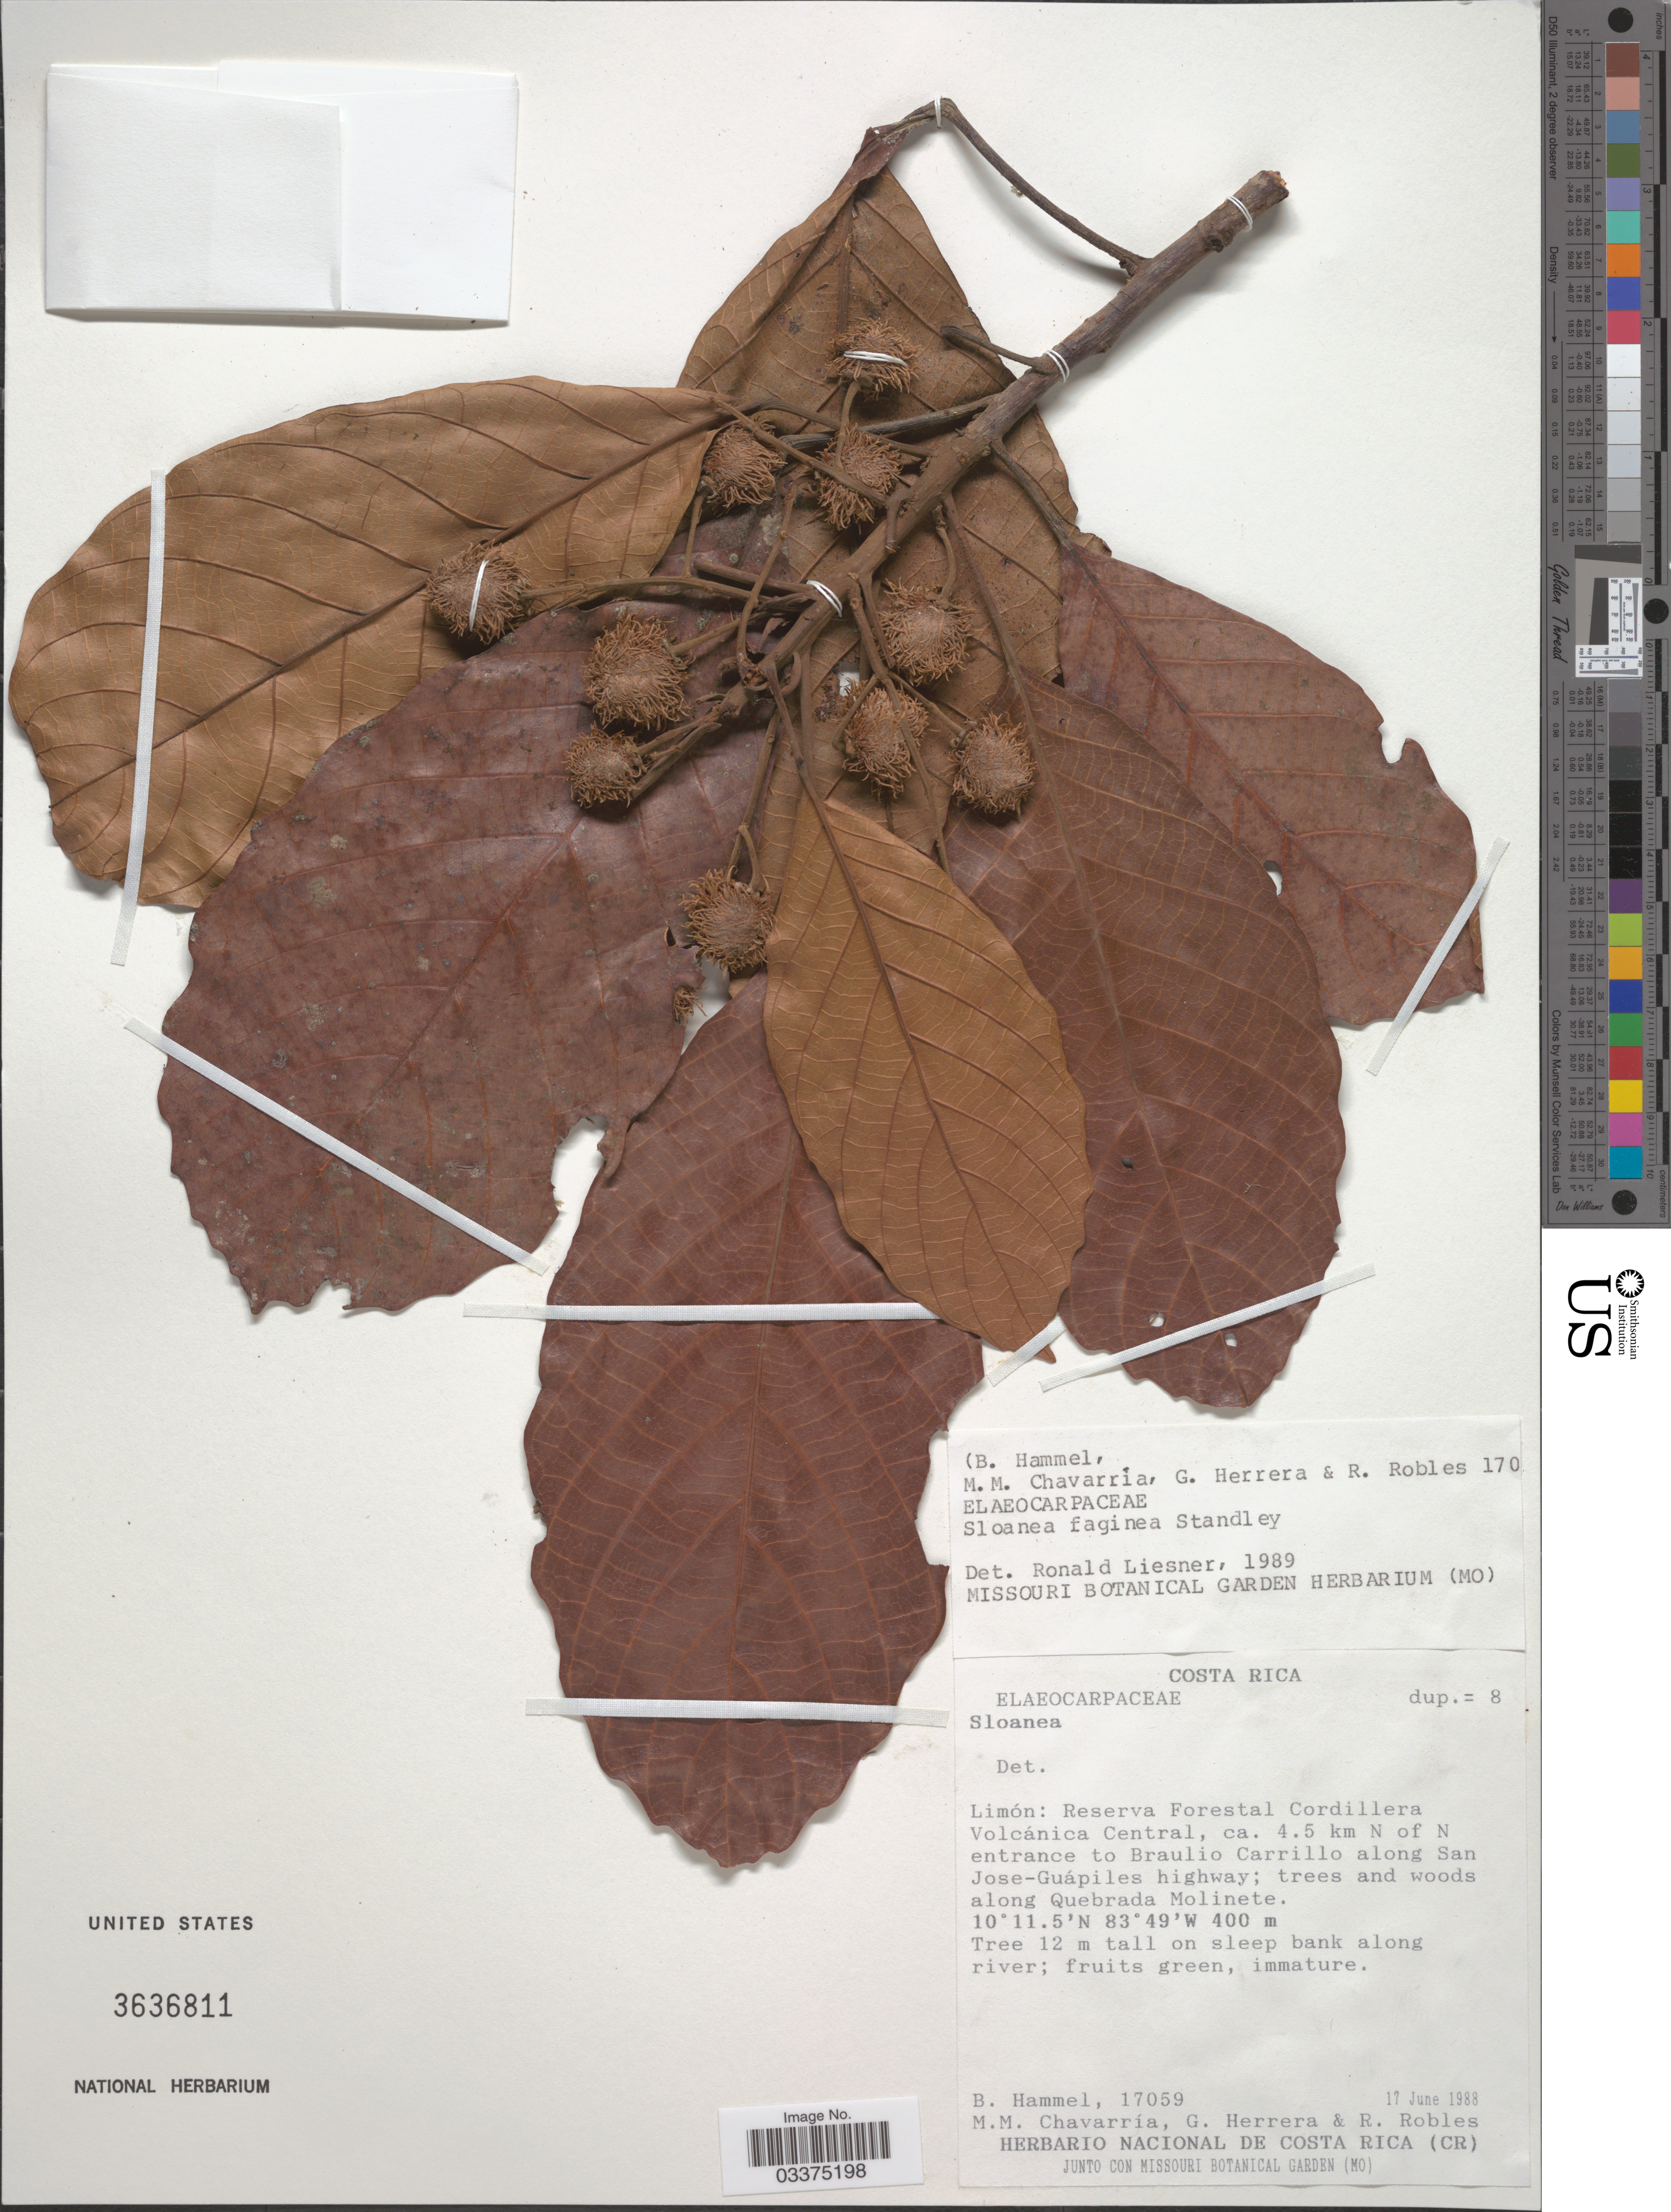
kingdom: Plantae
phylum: Tracheophyta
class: Magnoliopsida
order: Oxalidales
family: Elaeocarpaceae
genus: Sloanea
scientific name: Sloanea faginea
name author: Standl.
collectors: B. Hammel, M. Chavarría, G. Herrera & R. Robles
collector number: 17059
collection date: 1988-06-17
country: Costa Rica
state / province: Limón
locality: Reserva Forestal Cordillera Volcánica Central, ca. 4.5 km N of N entrance to Braulio Carrillo along San Jose-Guápiles highway; trees and woods along Quebrada Molinete.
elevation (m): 400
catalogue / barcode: US 3636811